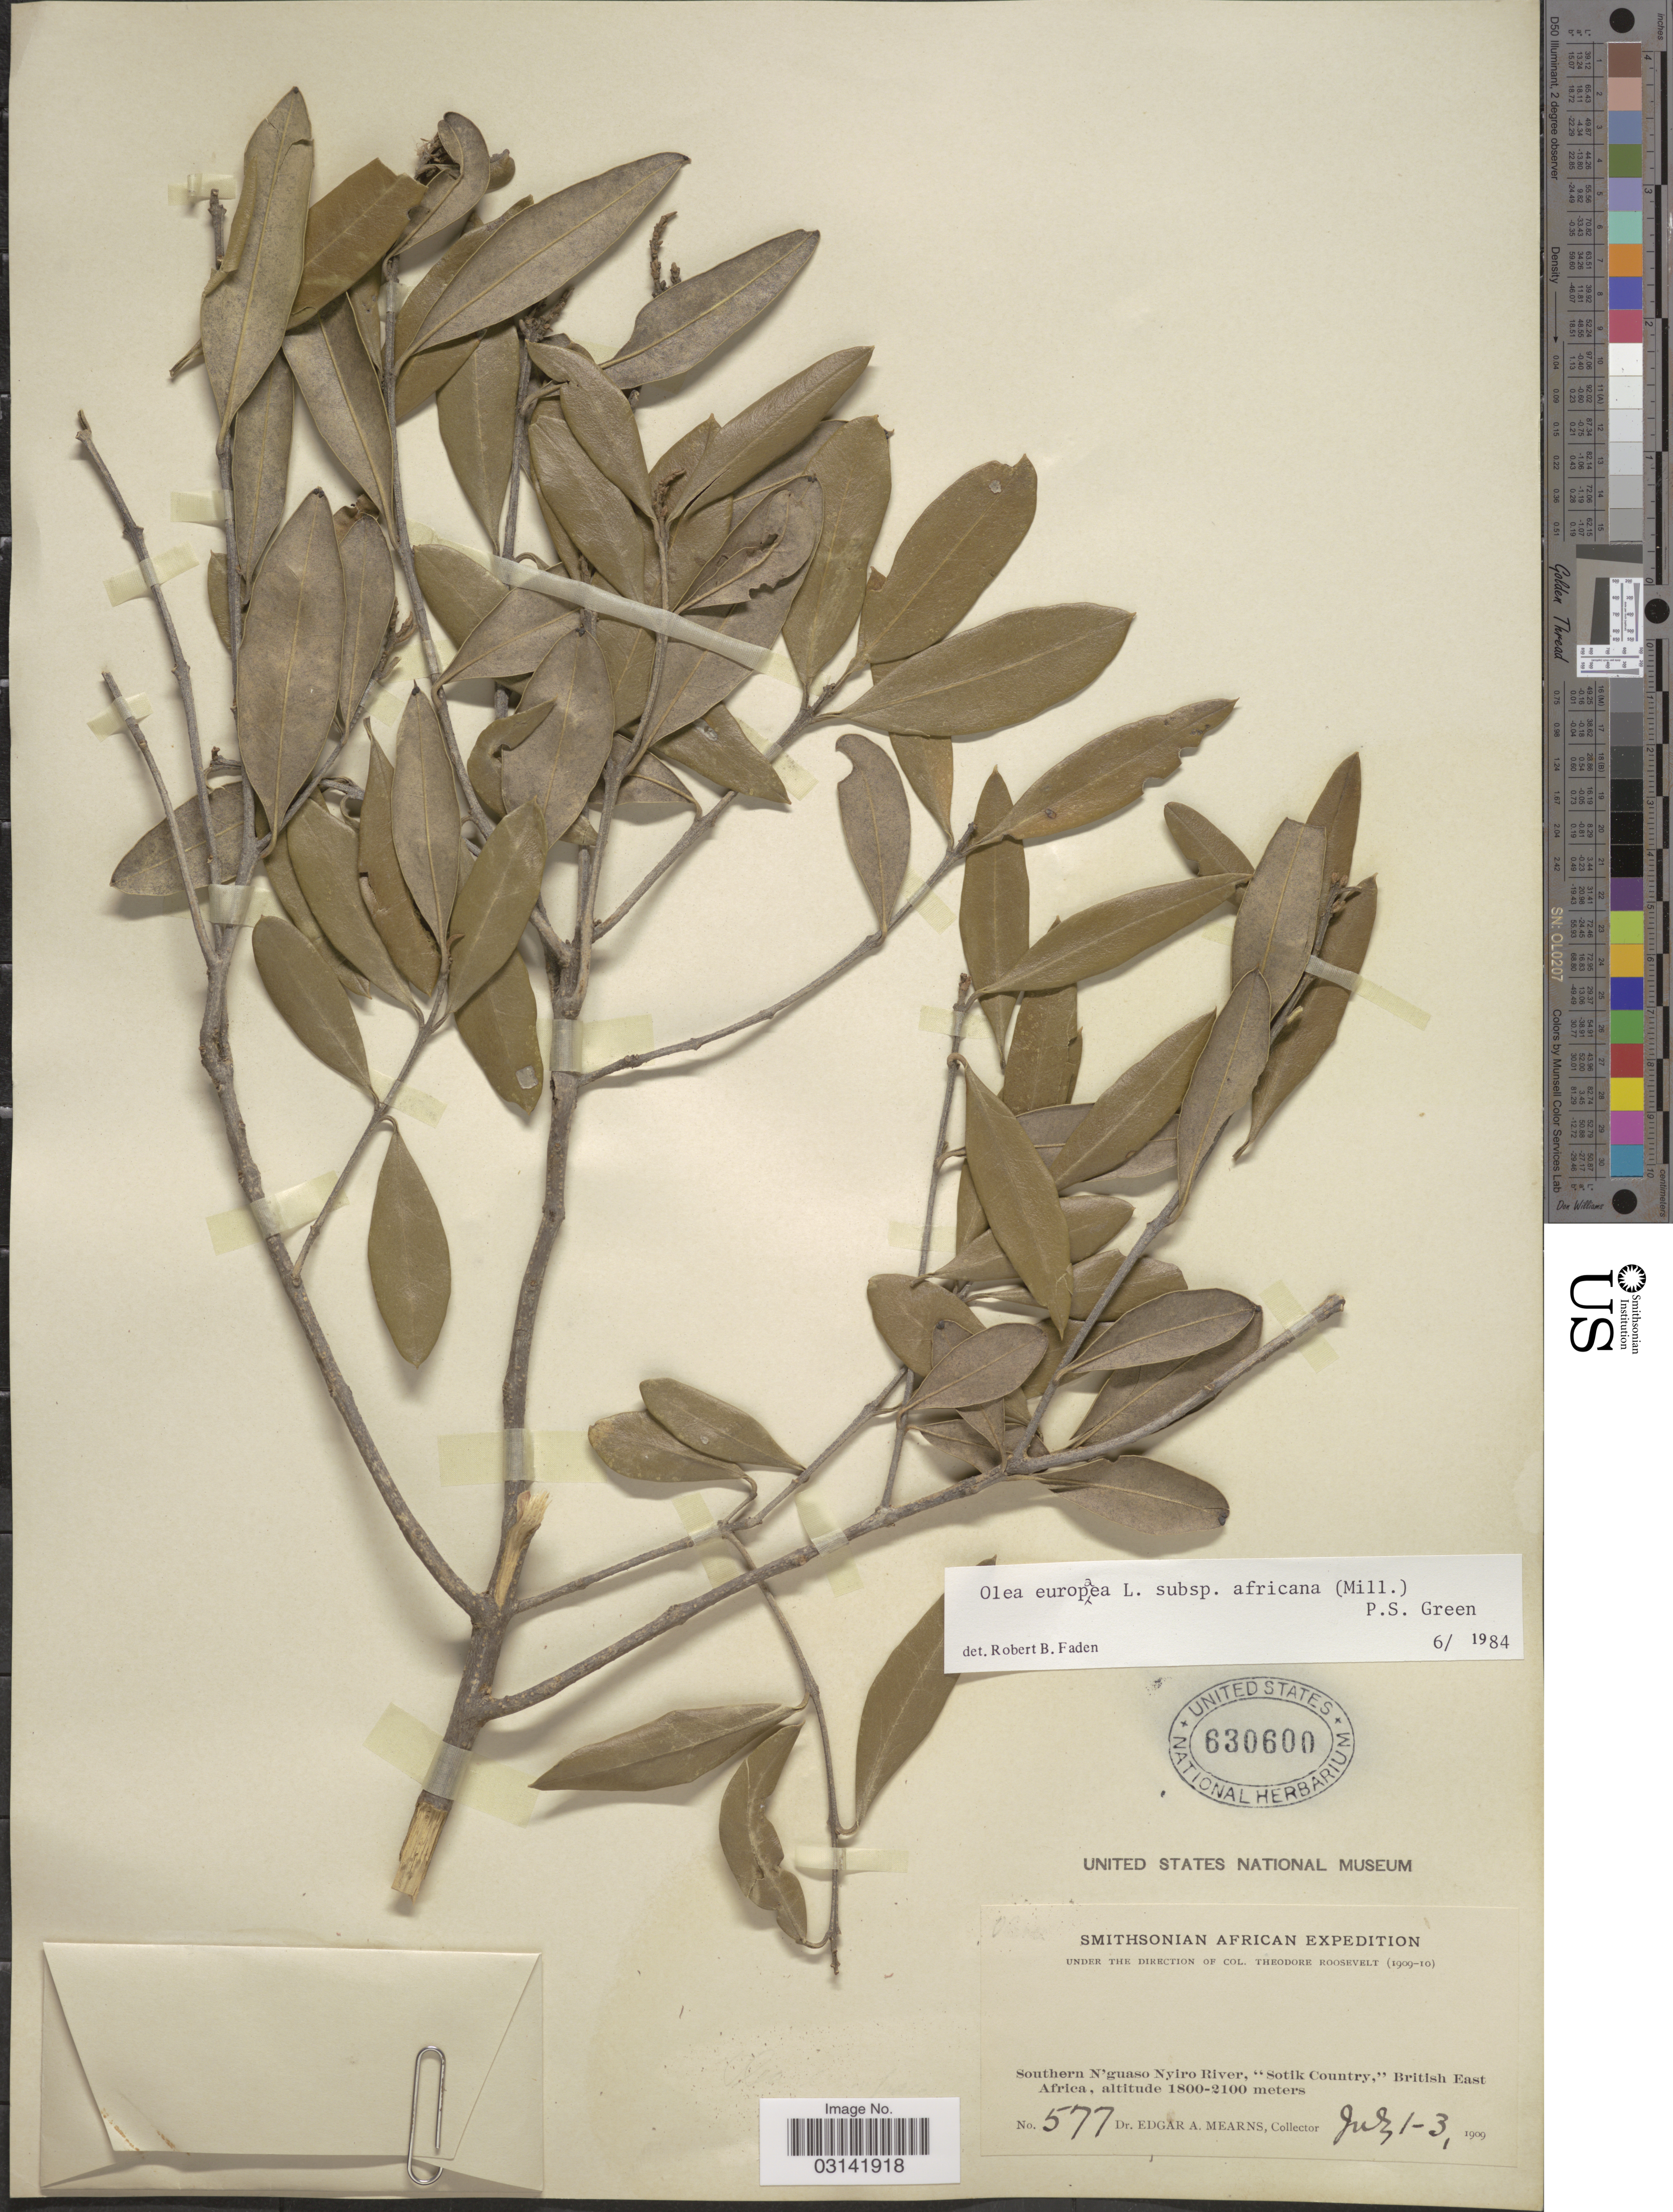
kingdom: Plantae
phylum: Tracheophyta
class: Magnoliopsida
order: Lamiales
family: Oleaceae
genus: Olea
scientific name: Olea africana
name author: Mill.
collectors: E. A. Mearns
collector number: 577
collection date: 1909-07-01/1909-07-03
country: Kenya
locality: Southern N'guaso Nyiro River, "Sotik Country," British East Africa.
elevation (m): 1800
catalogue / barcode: US 630600